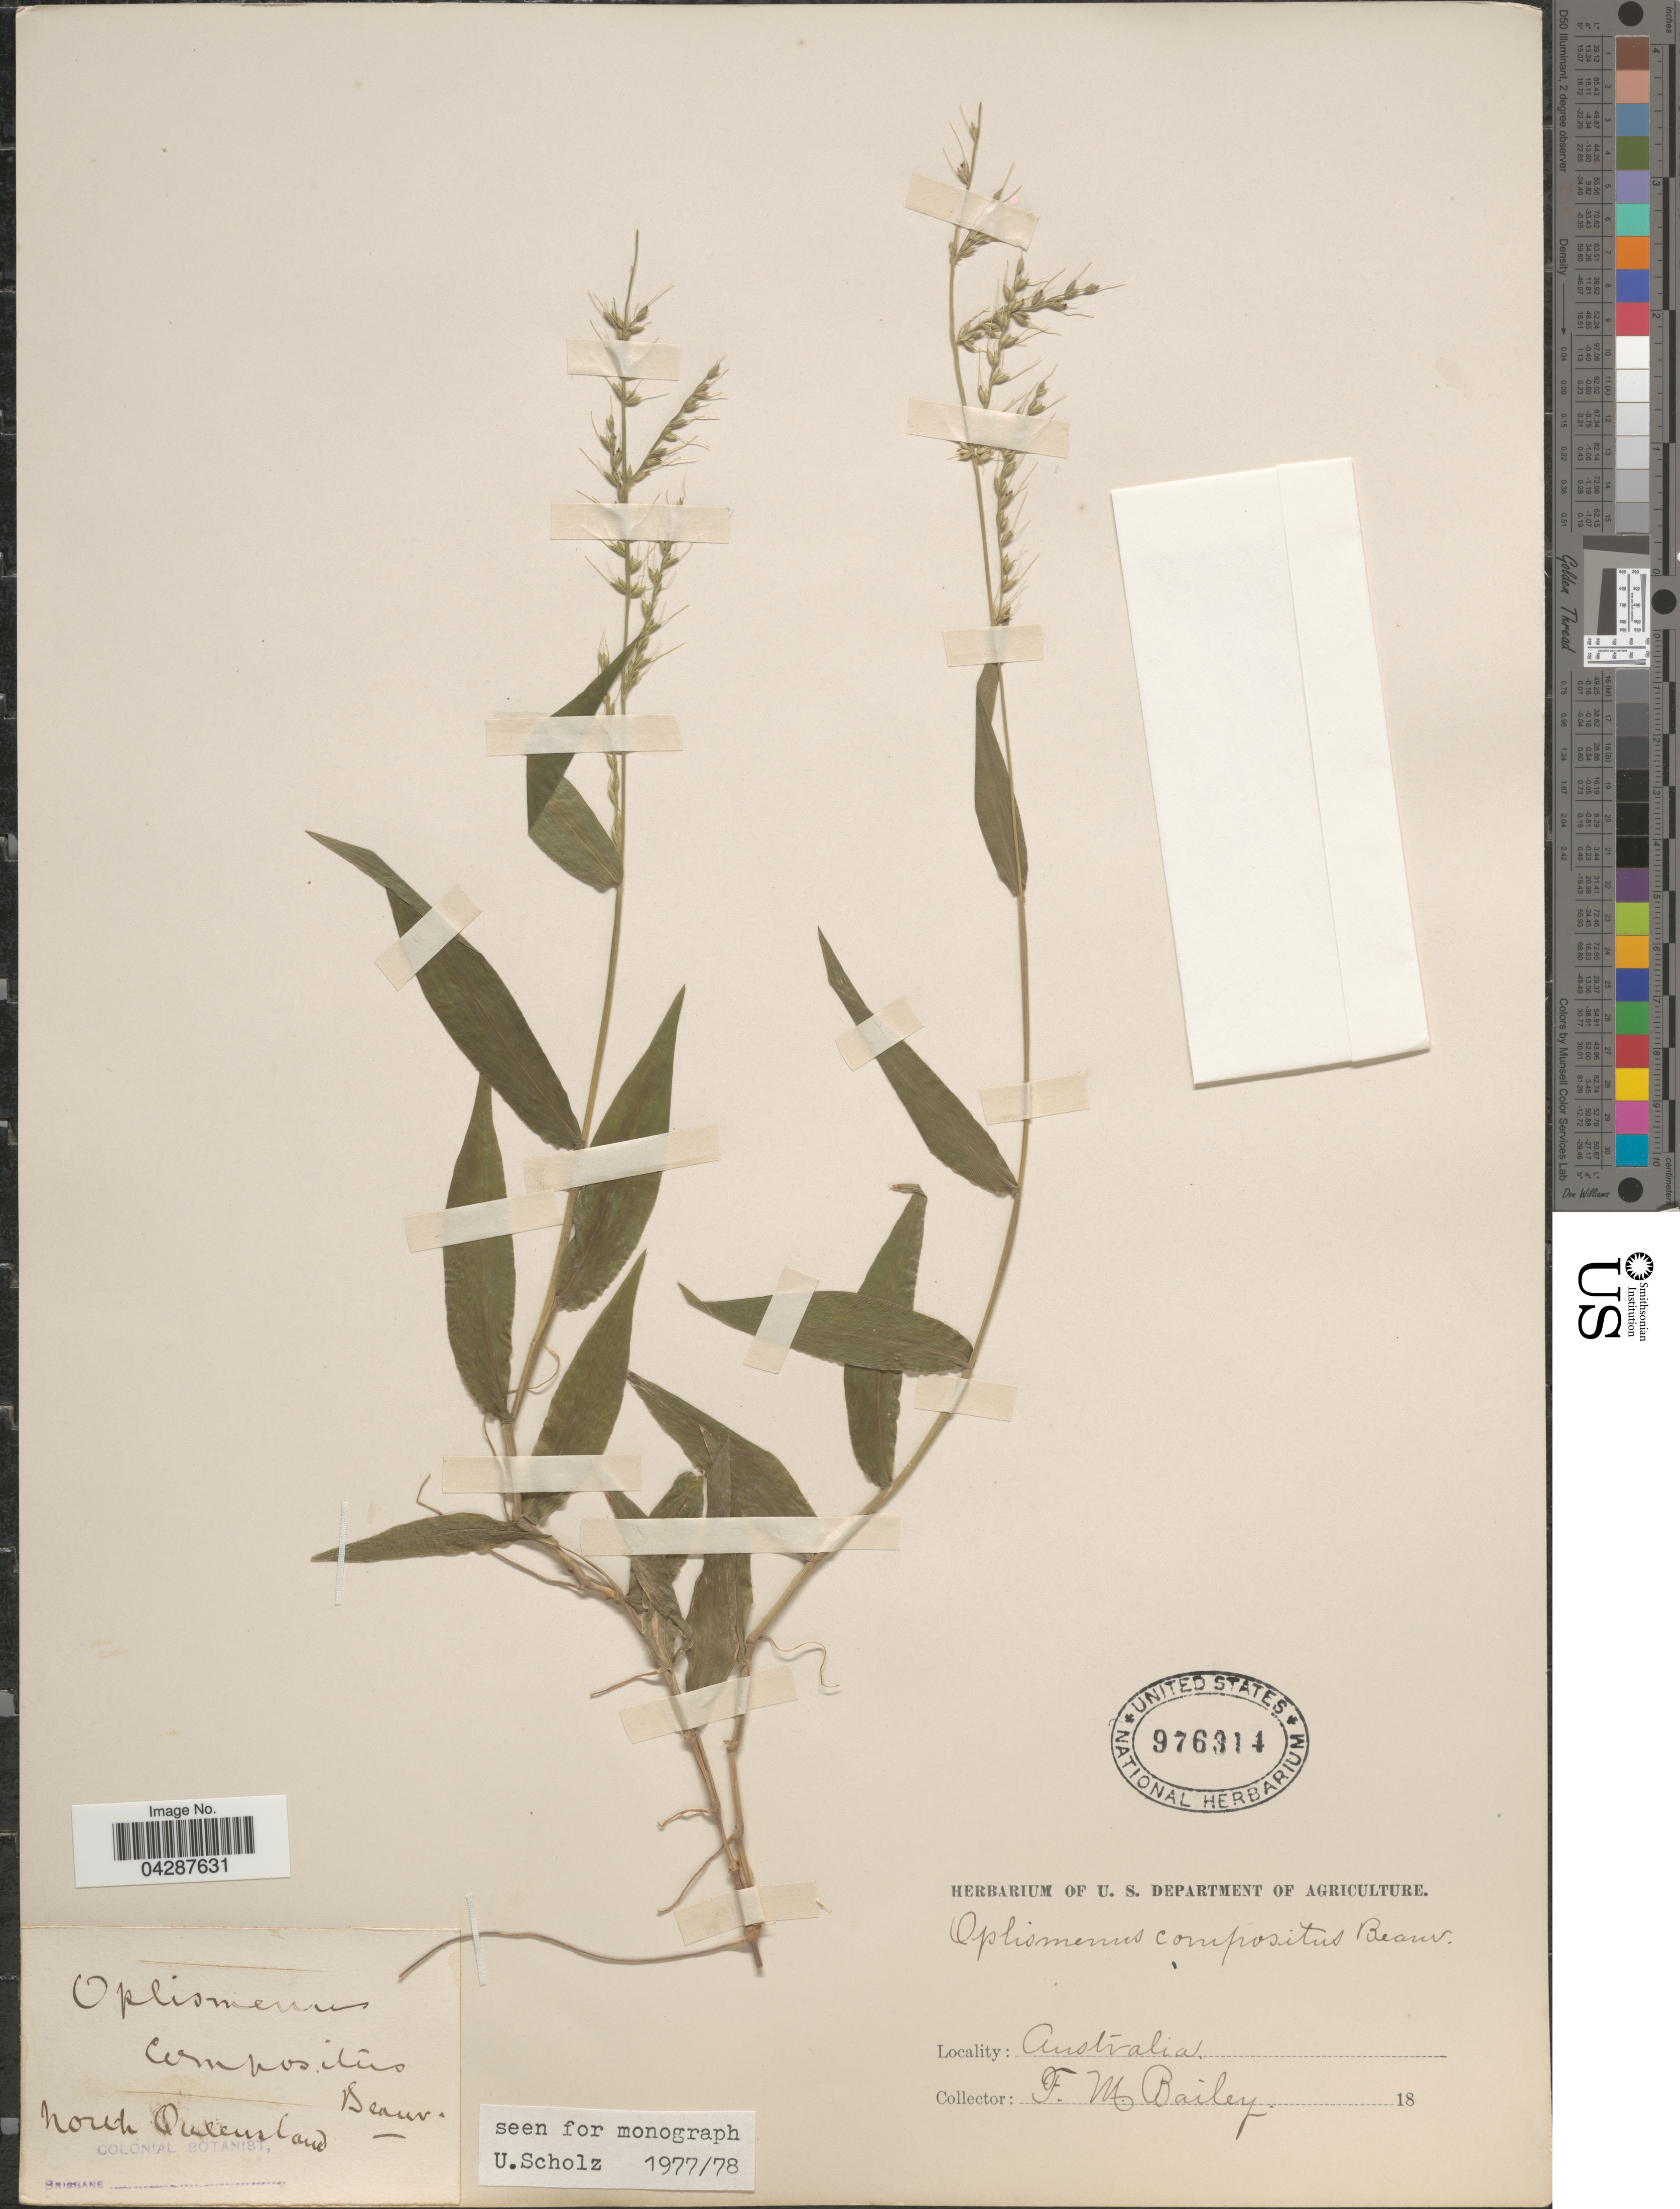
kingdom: Plantae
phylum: Tracheophyta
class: Liliopsida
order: Poales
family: Poaceae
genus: Oplismenus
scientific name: Oplismenus compositus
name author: (L.) P. Beauv.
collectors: F. M. Bailey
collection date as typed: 18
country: Australia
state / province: Queensland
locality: North Queensland.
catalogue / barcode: US 976314